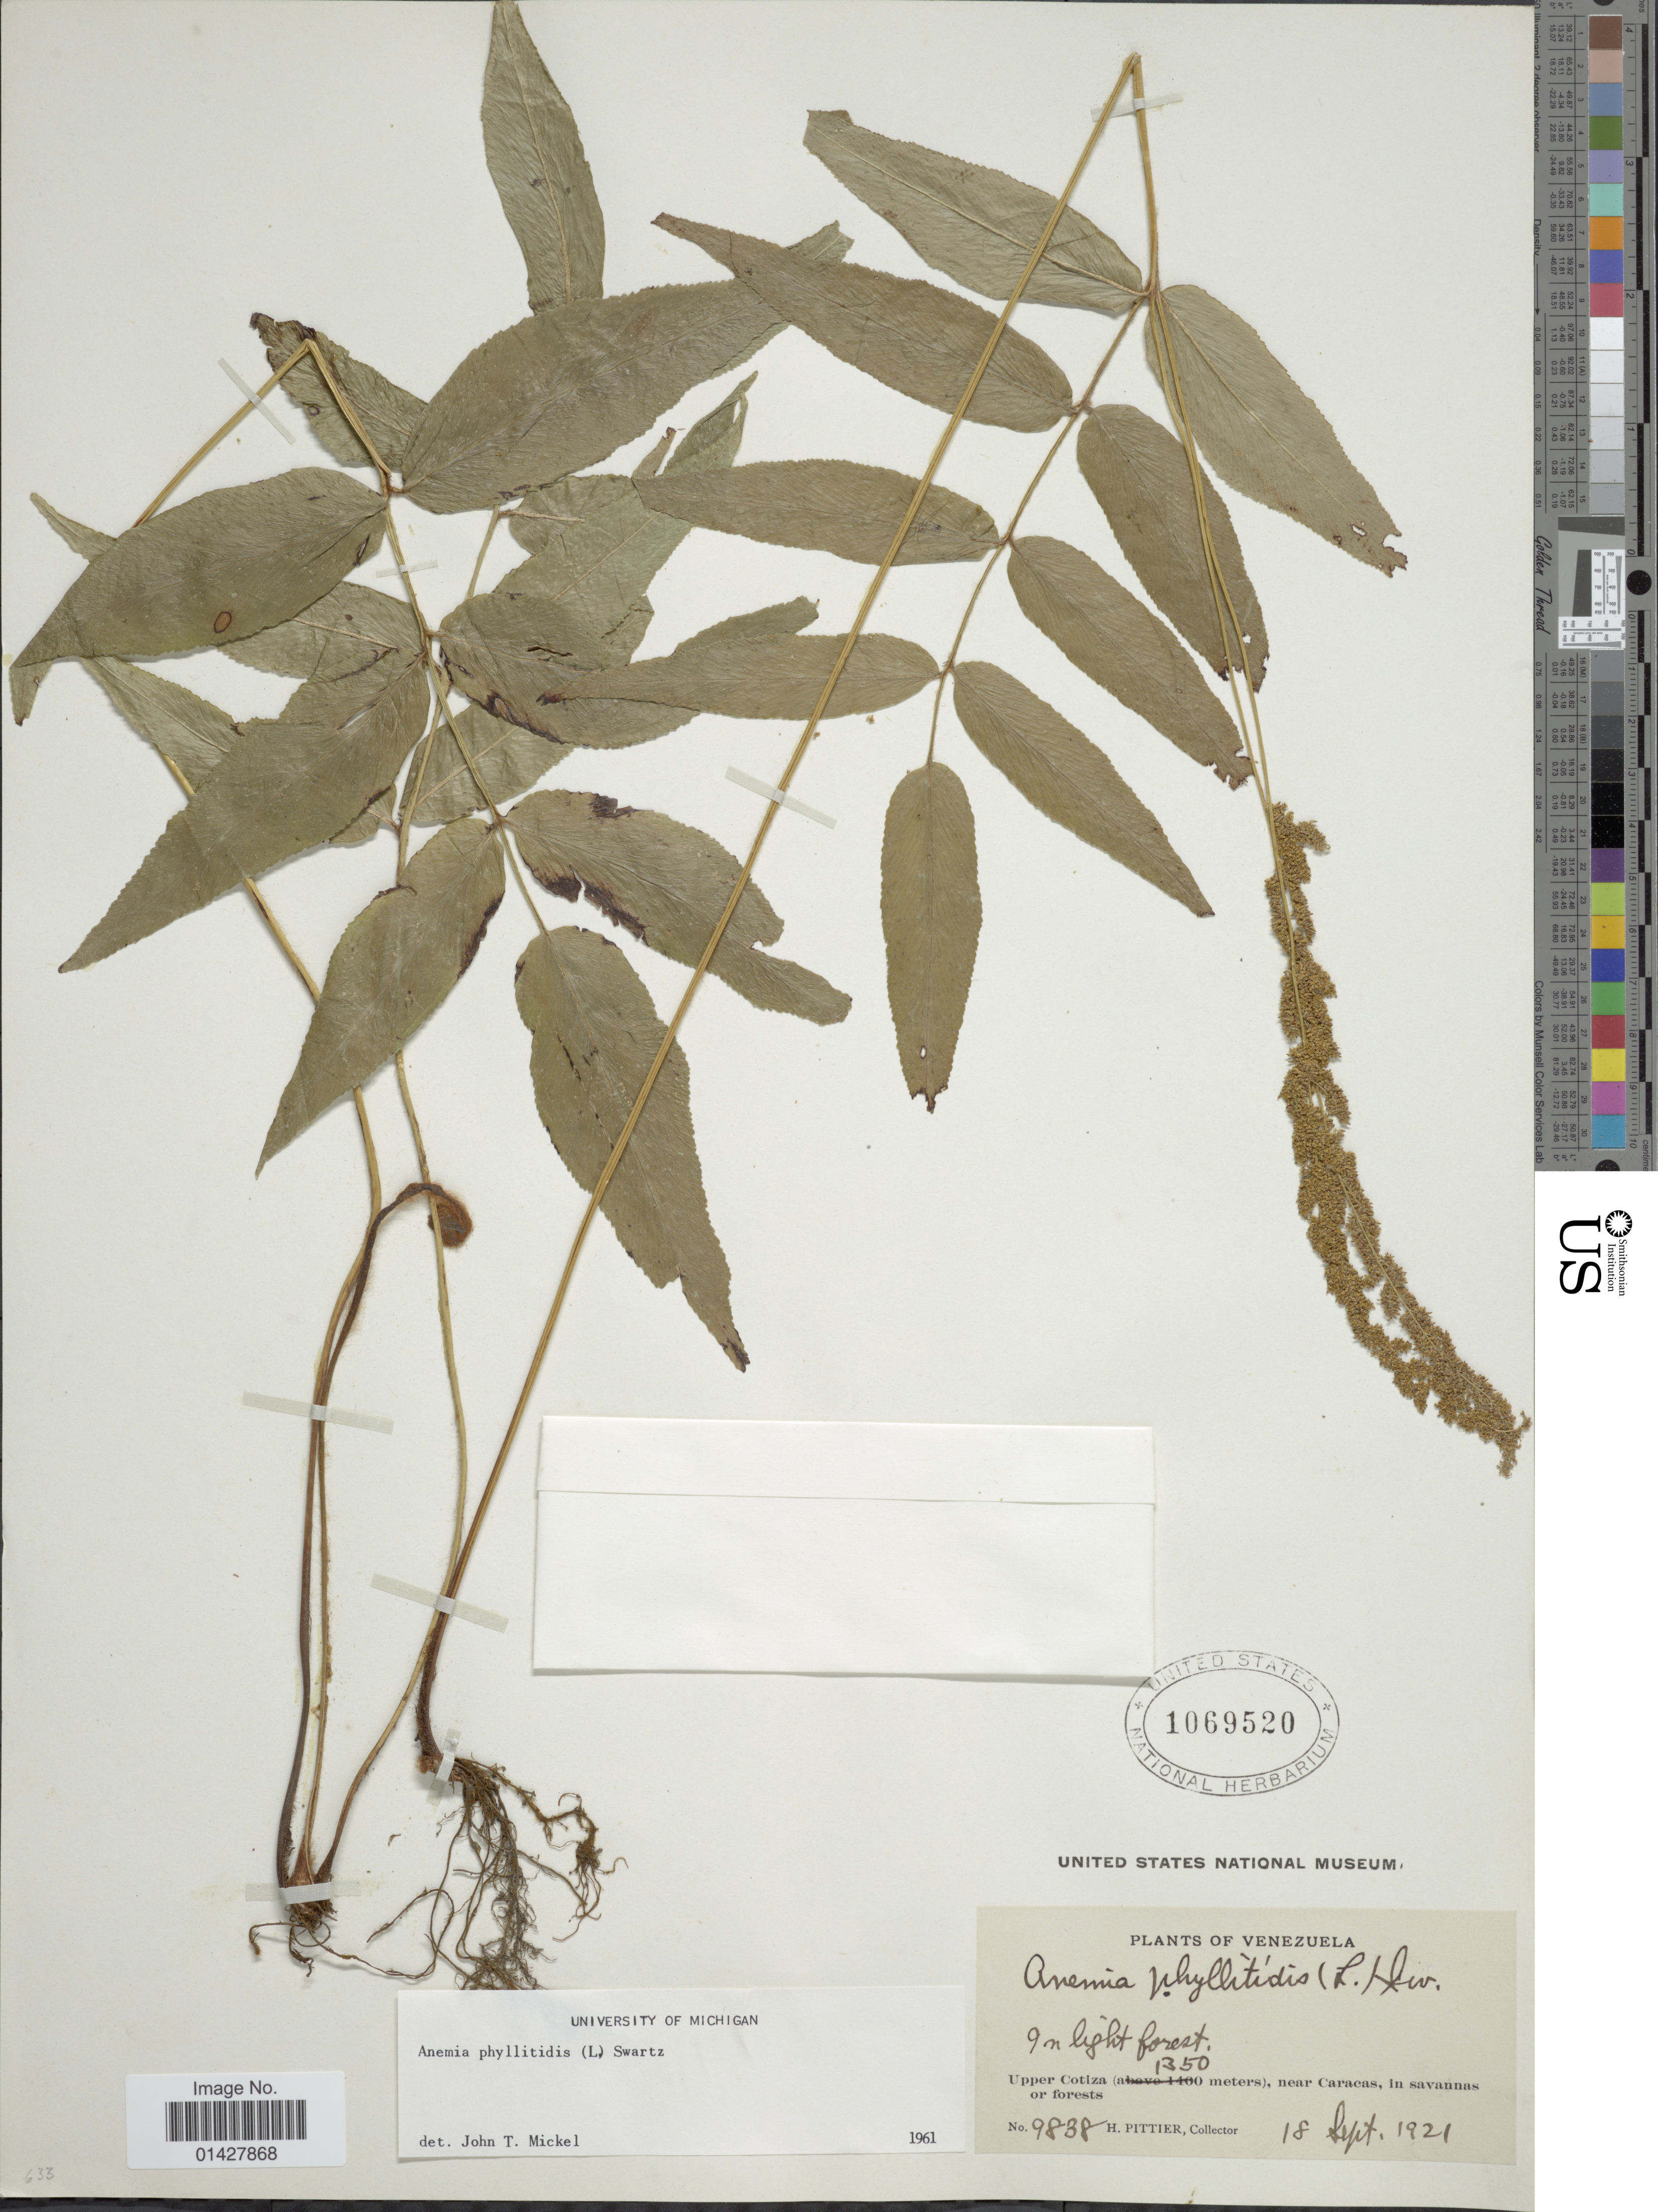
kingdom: Plantae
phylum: Tracheophyta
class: Polypodiopsida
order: Schizaeales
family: Anemiaceae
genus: Anemia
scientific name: Anemia phyllitidis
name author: (L.) Sw.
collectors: H. F. Pittier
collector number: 9838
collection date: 1921-09-18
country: Venezuela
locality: In light forest, Upper Cotiza, near Caracas, in savannas or forests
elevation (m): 1350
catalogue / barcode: US 1069520